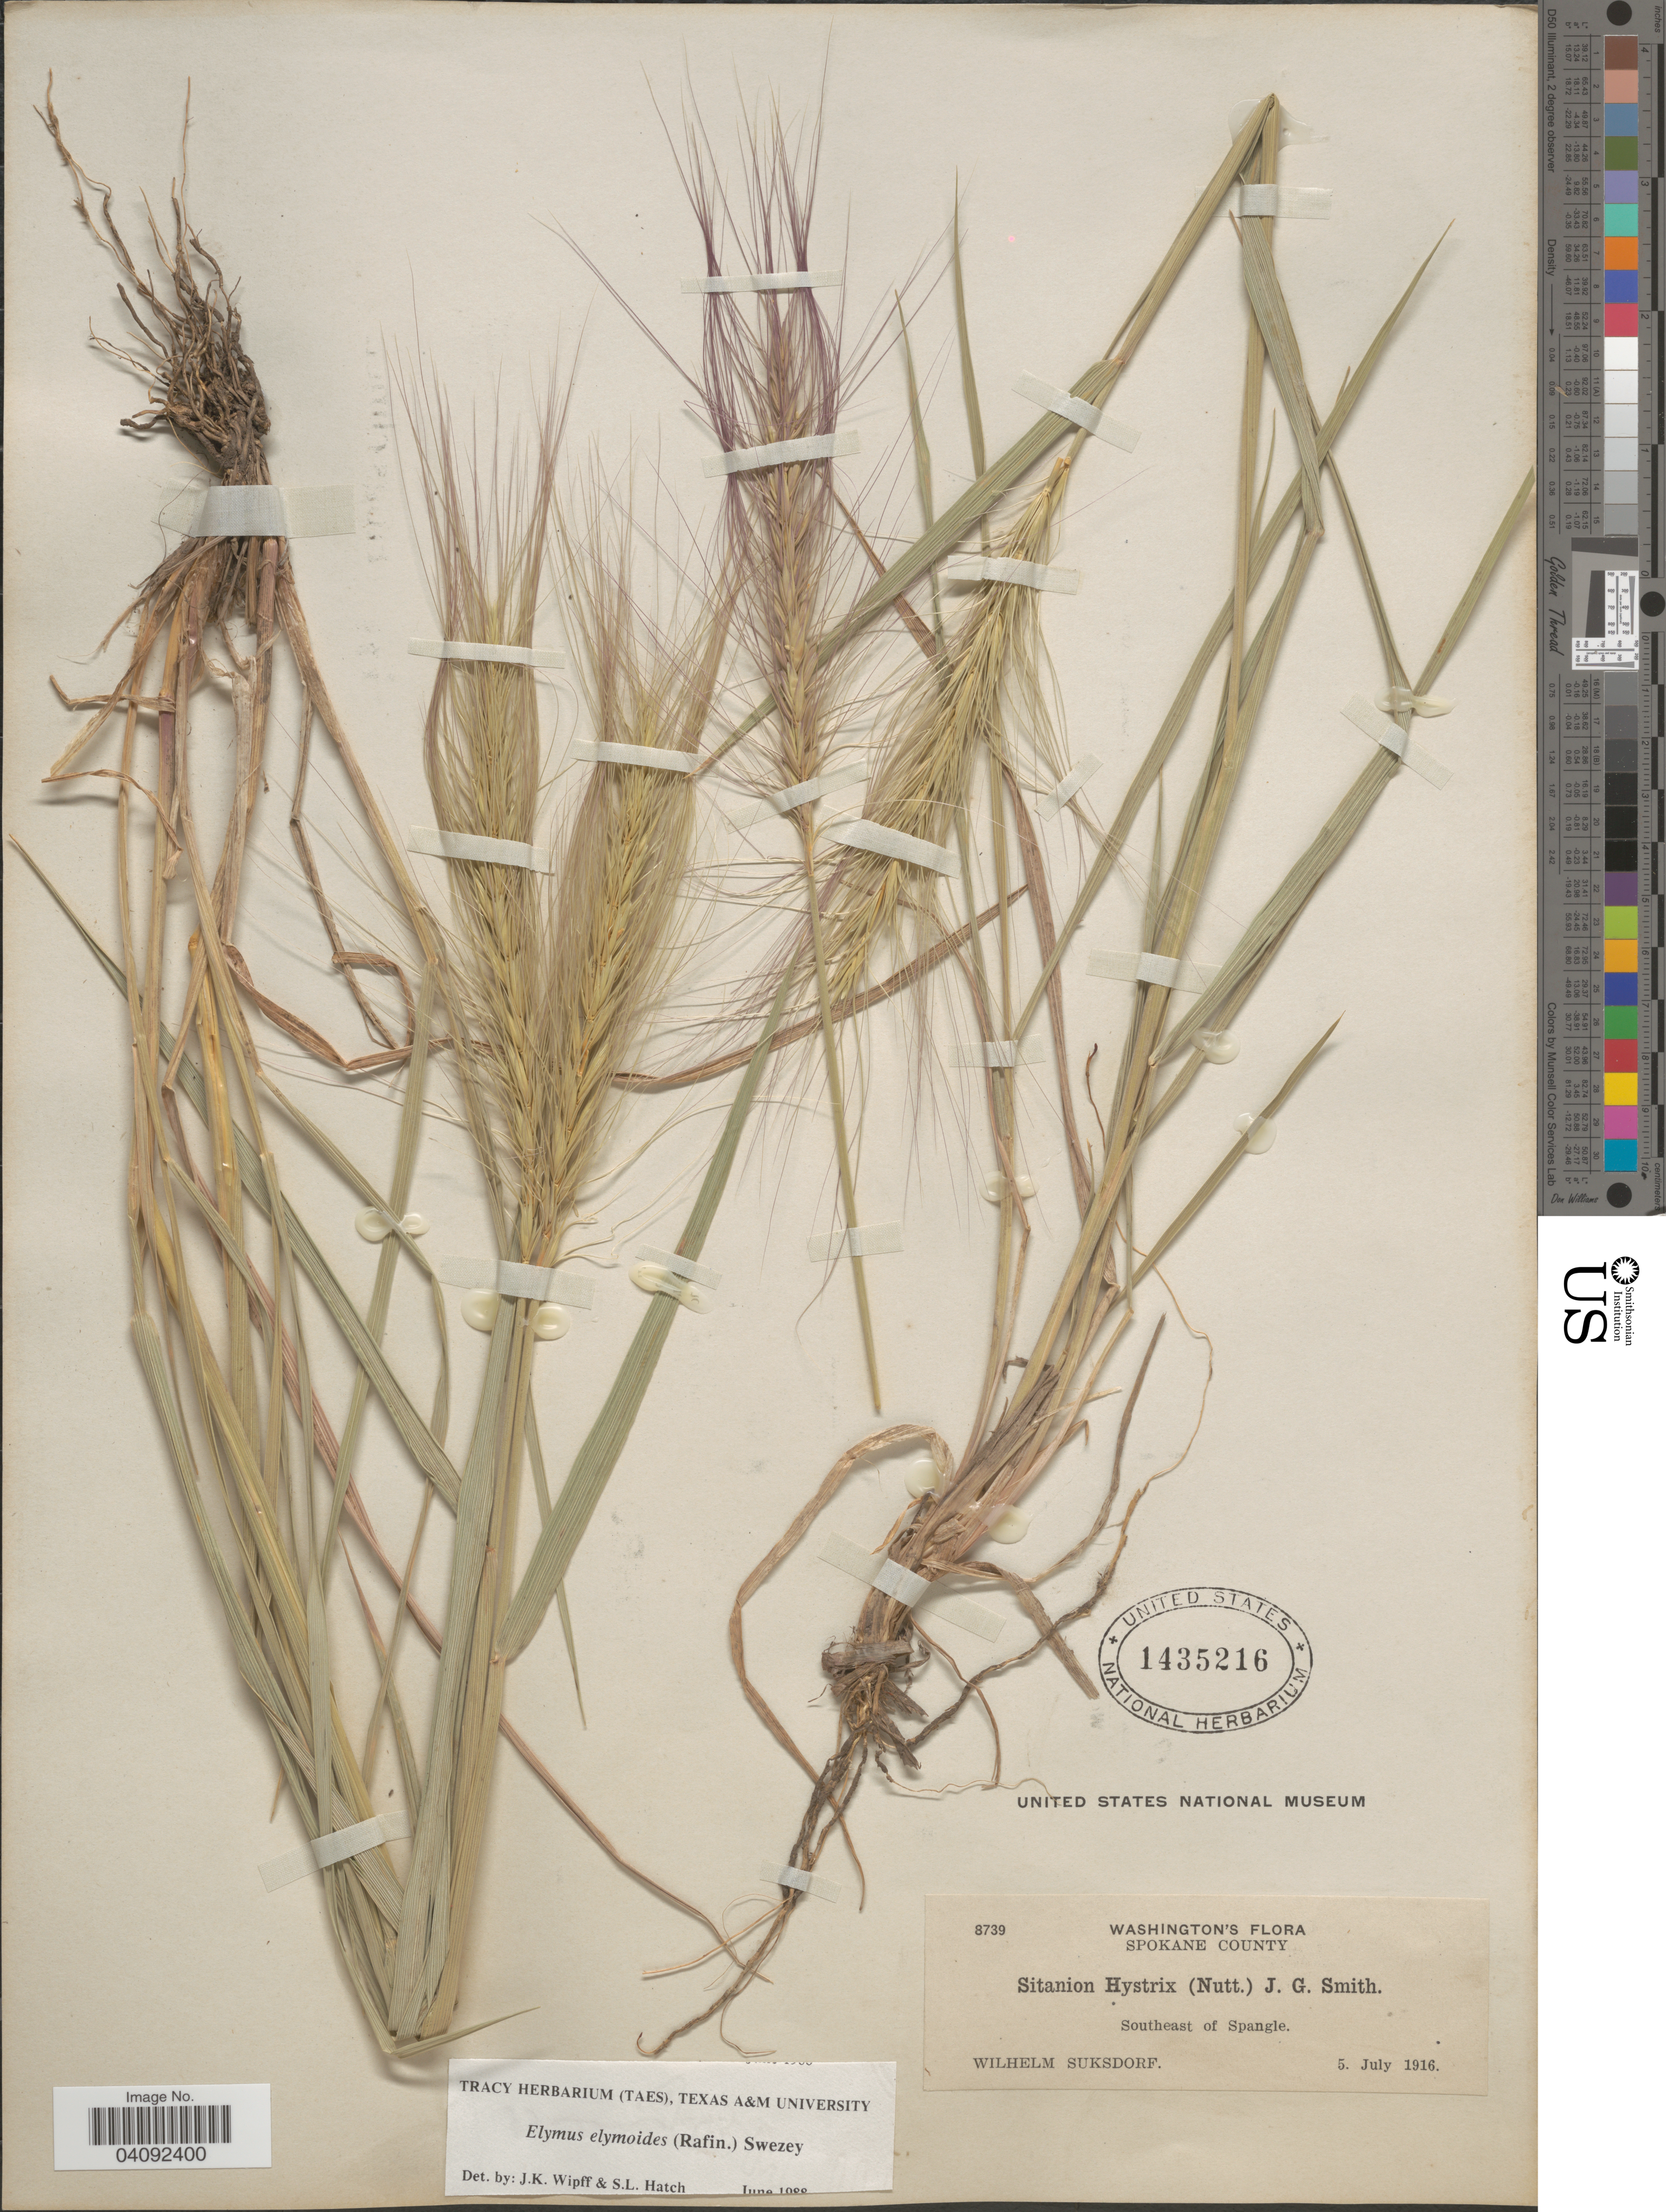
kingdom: Plantae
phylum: Tracheophyta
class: Liliopsida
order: Poales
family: Poaceae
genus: Elymus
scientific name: Elymus elymoides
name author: (Raf.) Swezey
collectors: W. N. Suksdorf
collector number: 8739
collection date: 1916-07-05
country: United States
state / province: Washington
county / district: Spokane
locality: Spokane County. Southeast of Spangle.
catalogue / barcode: US 1435216